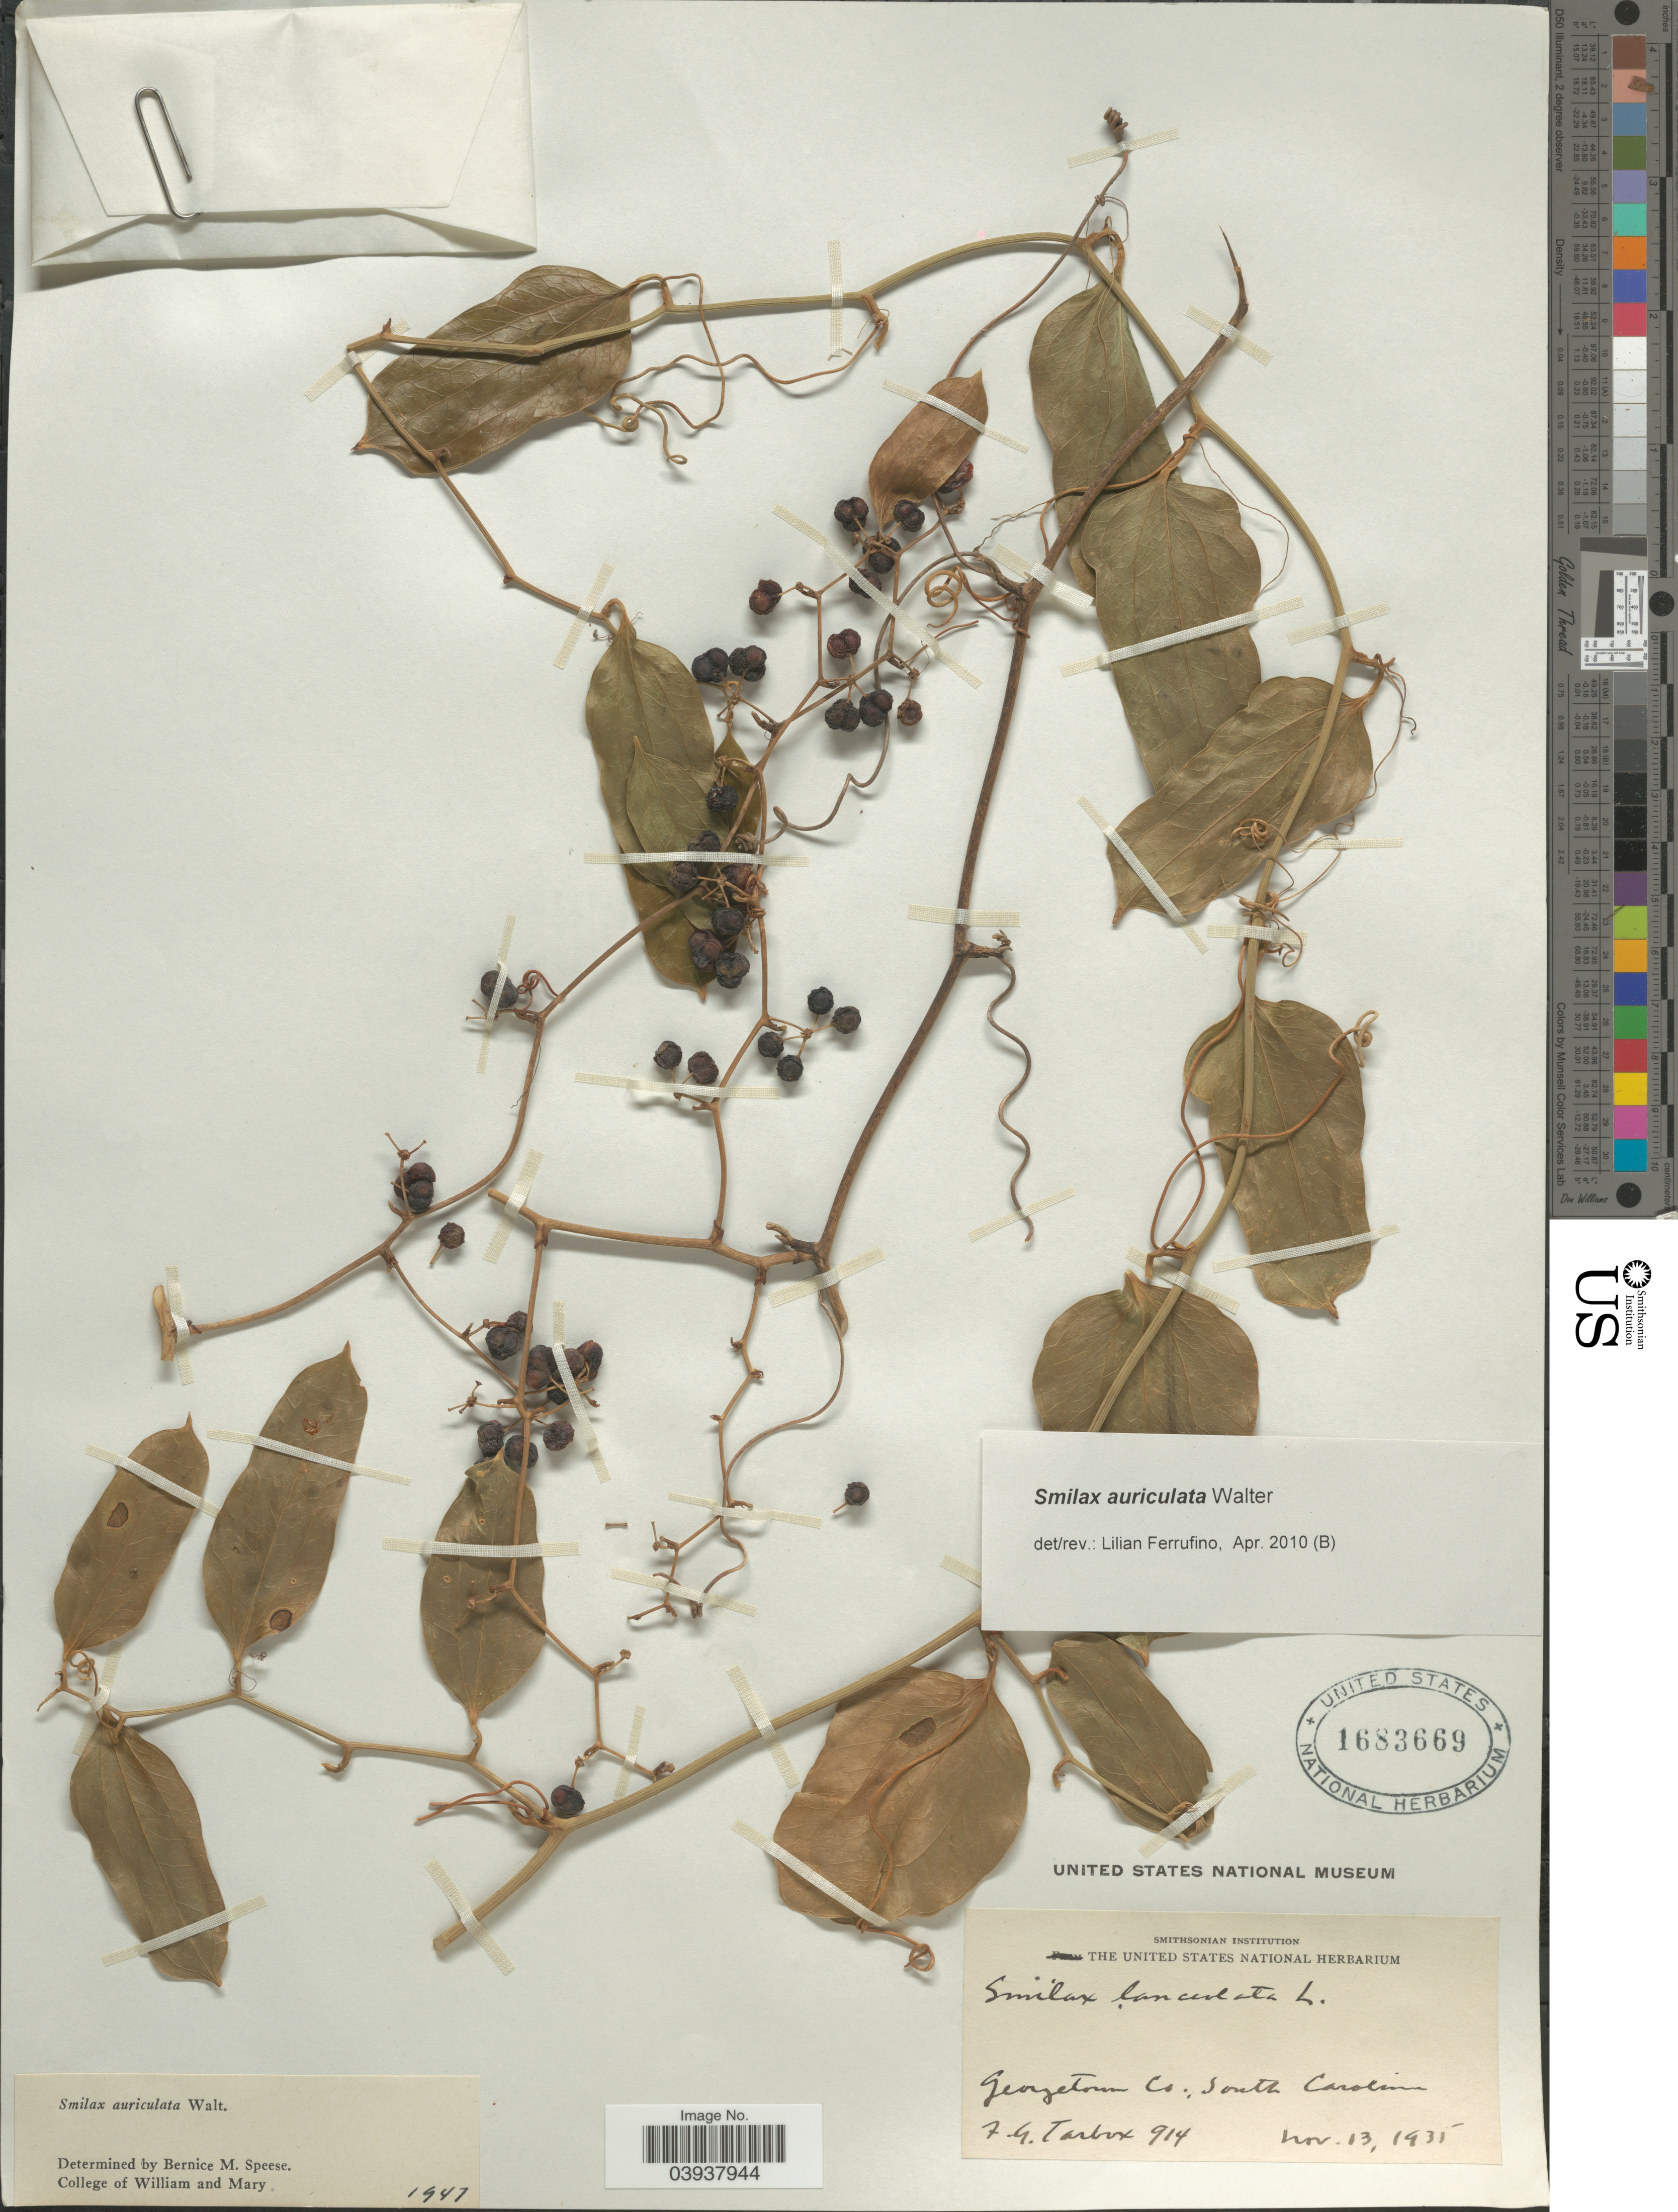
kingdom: Plantae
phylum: Tracheophyta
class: Liliopsida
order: Liliales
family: Smilacaceae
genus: Smilax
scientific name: Smilax auriculata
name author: Walter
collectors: F. Tarbox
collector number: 914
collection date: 1935-11-13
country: United States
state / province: South Carolina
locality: Georgetown Co.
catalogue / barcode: US 1683669